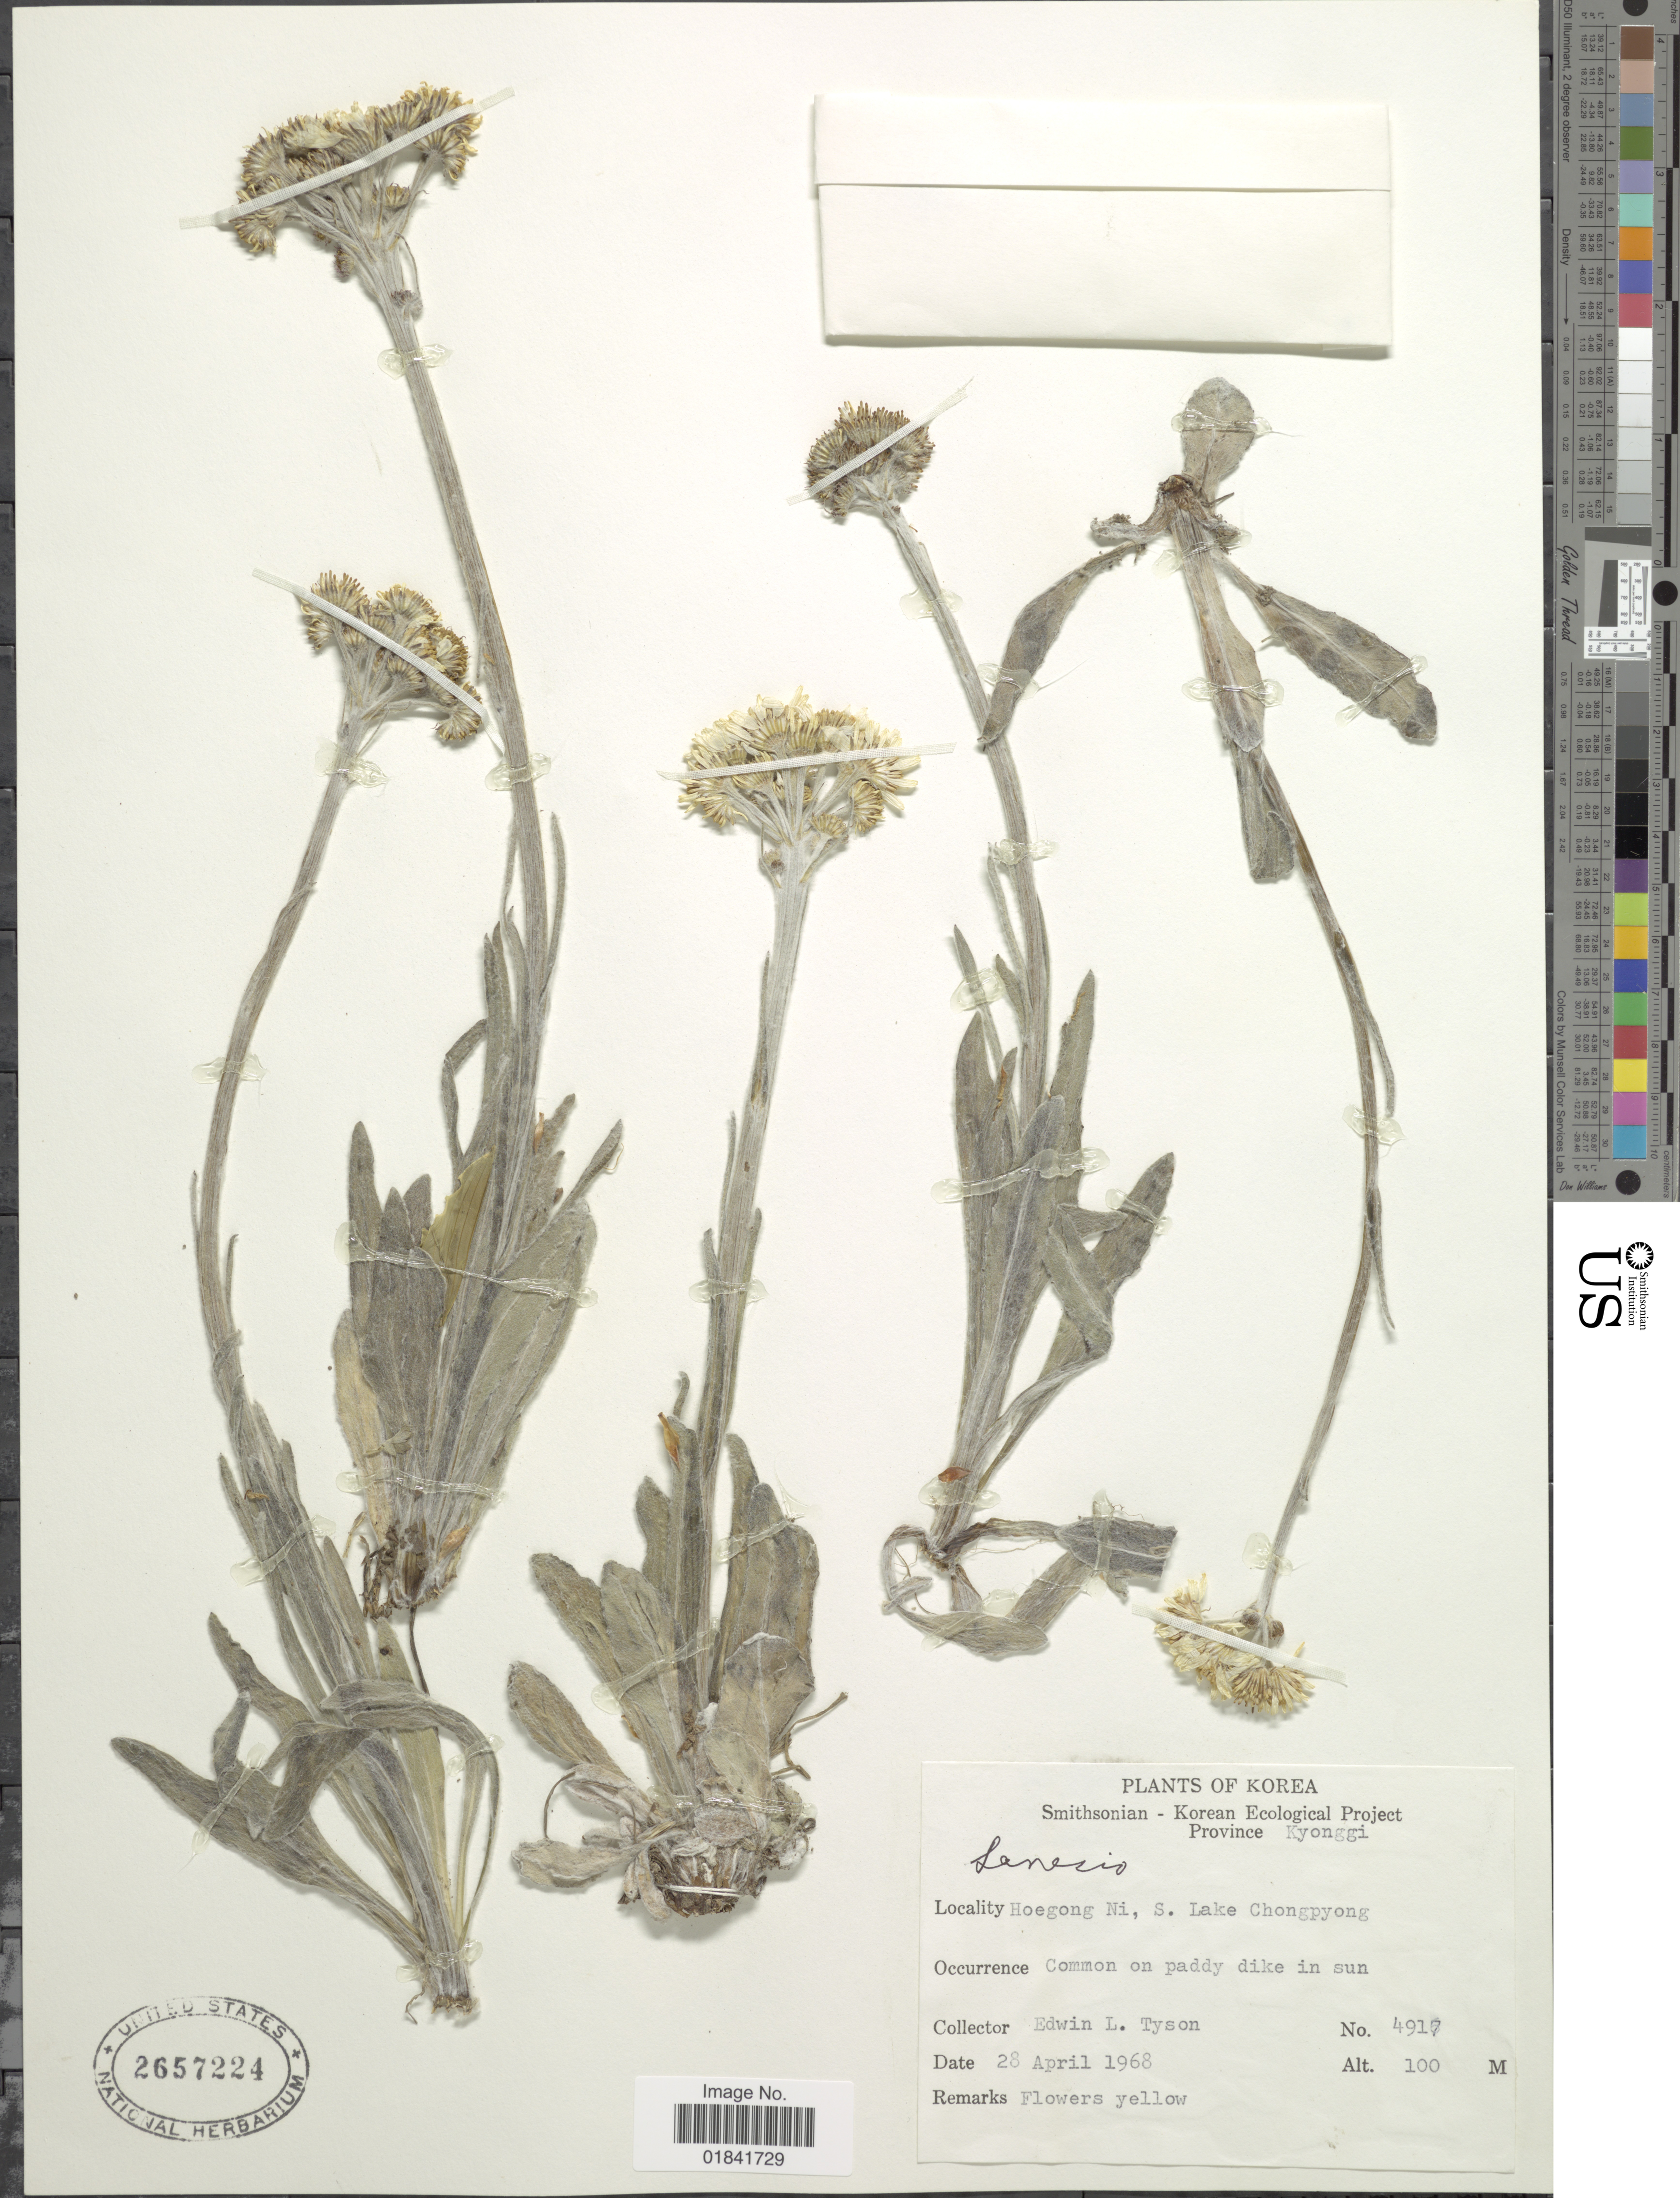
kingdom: Plantae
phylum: Tracheophyta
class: Magnoliopsida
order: Asterales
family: Asteraceae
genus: Senecio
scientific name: Senecio sp.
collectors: E. L. Tyson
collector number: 4917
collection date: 1968-04-28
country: South Korea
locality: Korea, Province Kyonggi, Hoegong Ni, S. Lake Chongpyong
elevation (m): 100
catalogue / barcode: US 2657224